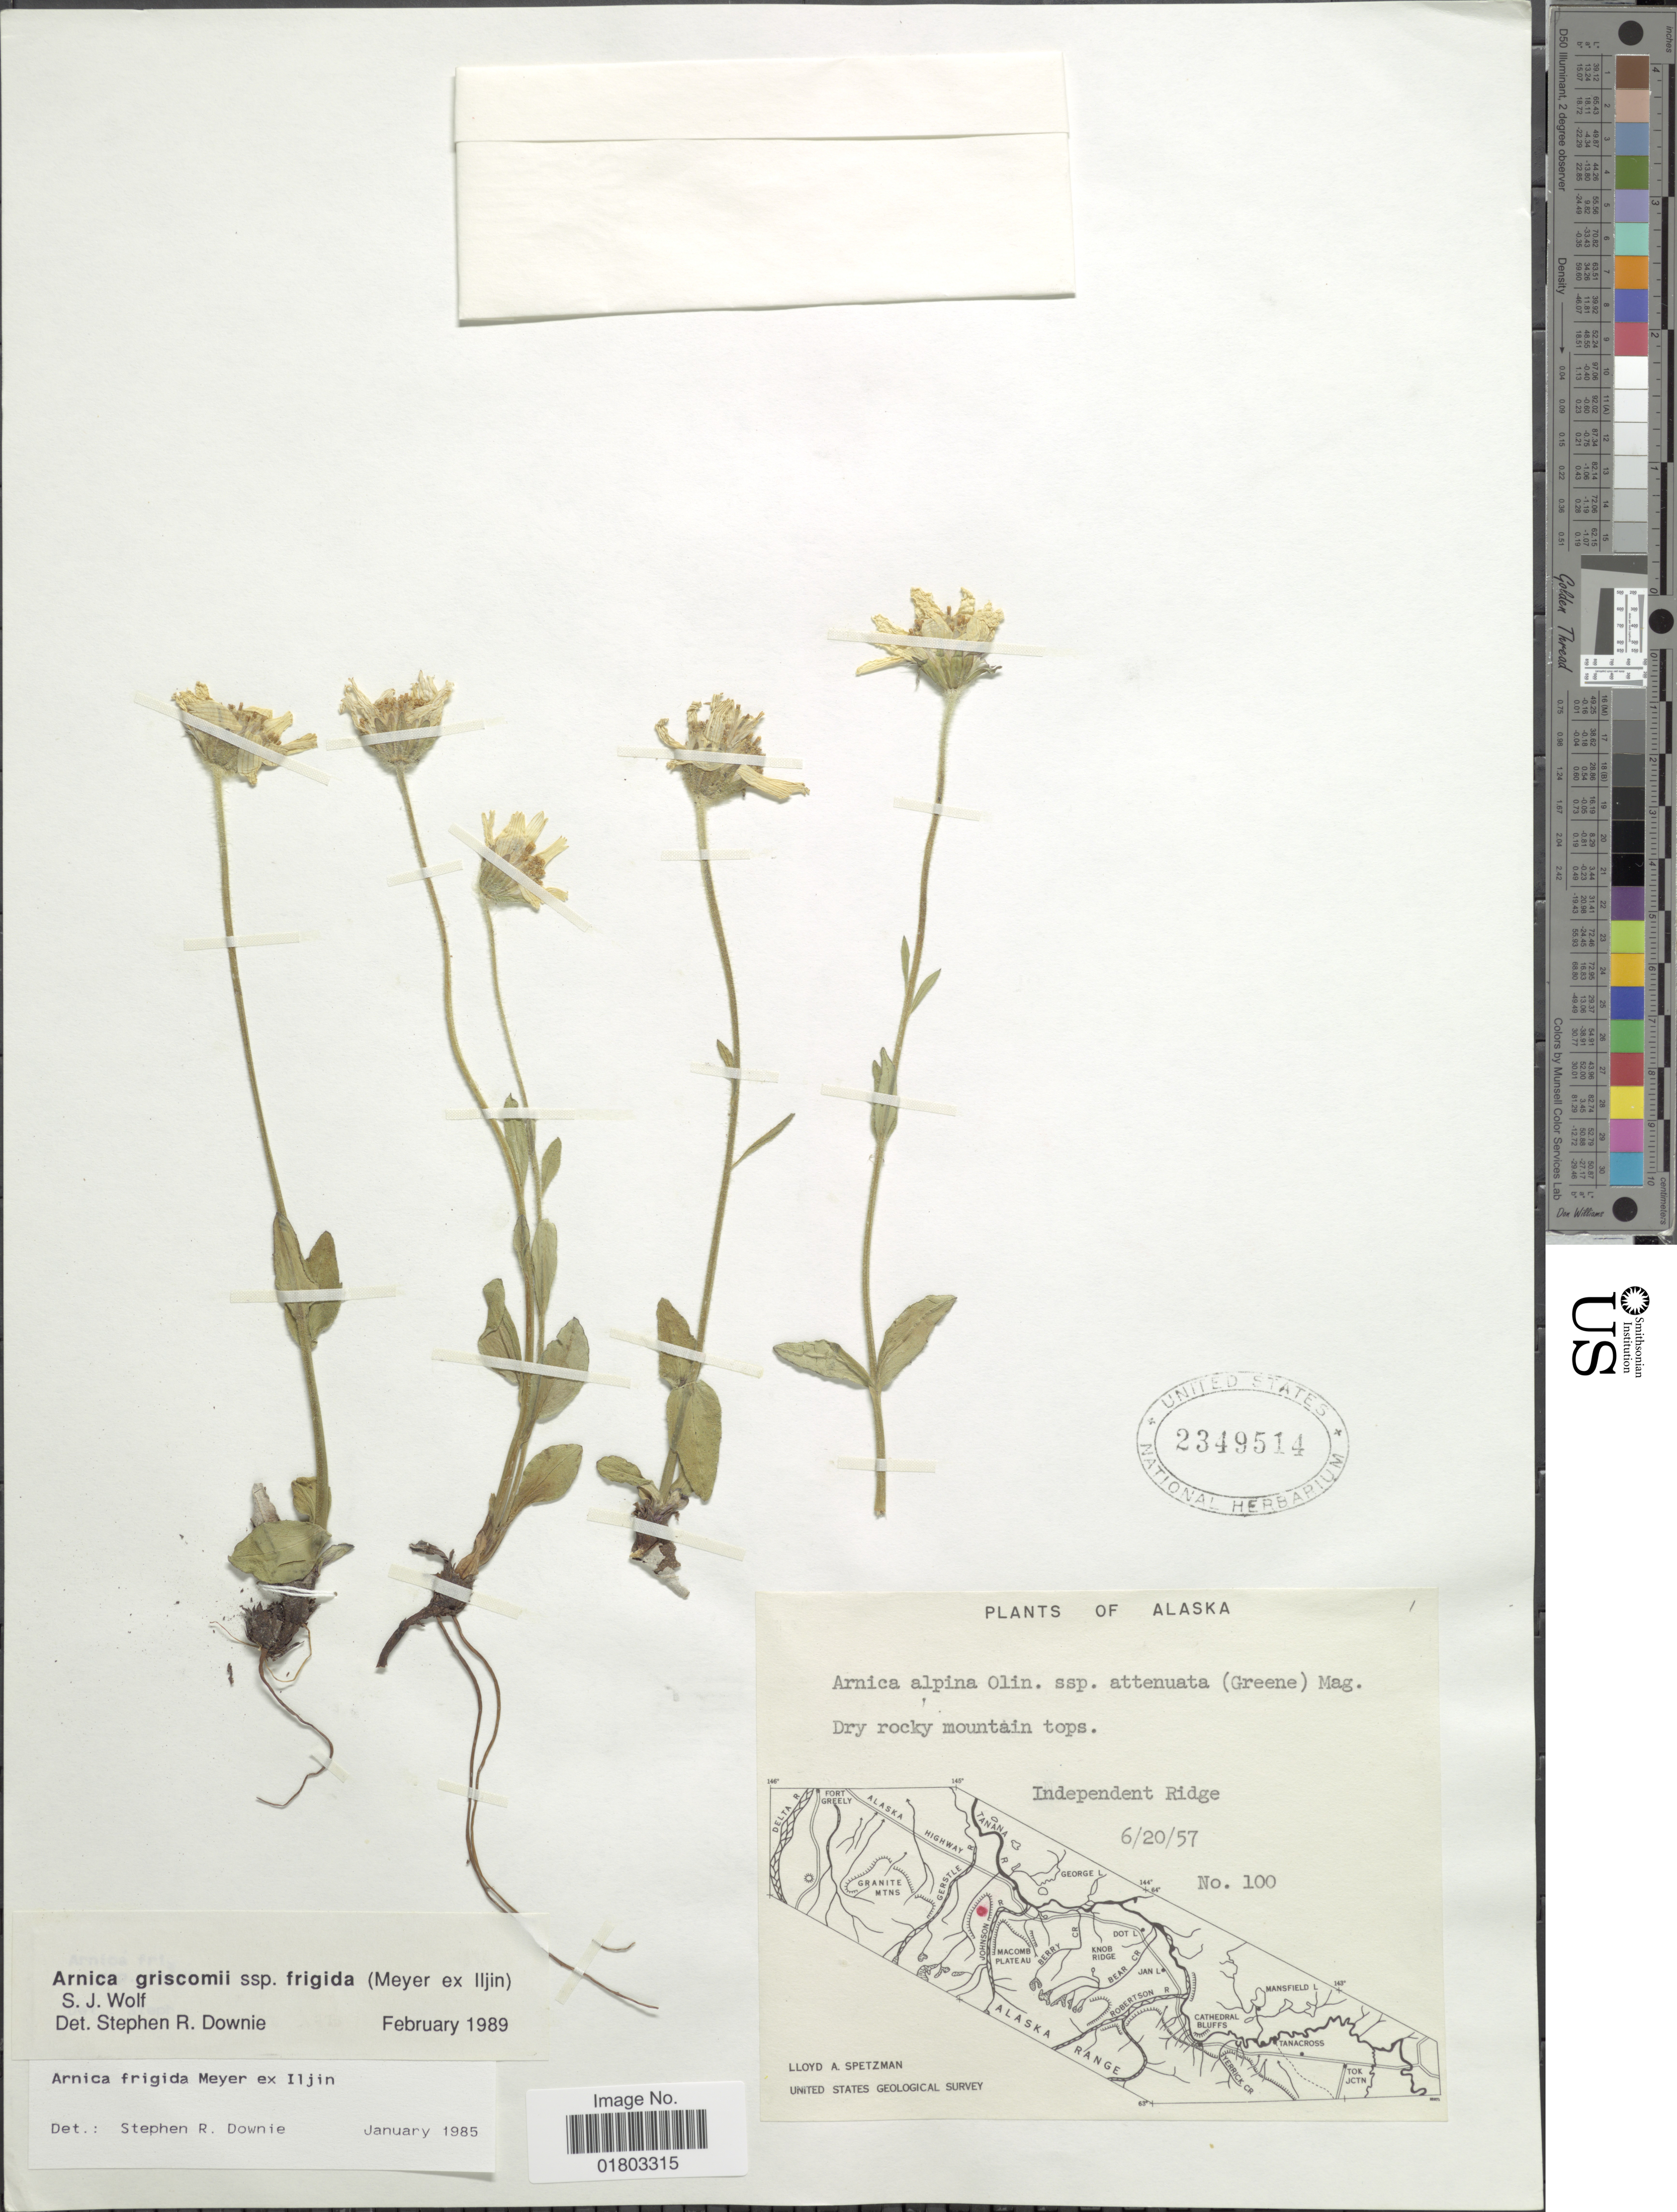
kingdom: Plantae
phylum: Tracheophyta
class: Magnoliopsida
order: Asterales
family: Asteraceae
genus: Arnica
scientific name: Arnica griscomii subsp. frigida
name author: (C.A. Mey. ex Iljin) S.J. Wolf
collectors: L. Spetzman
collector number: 100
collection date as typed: Transcribed d/m/y: 20/6/57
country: United States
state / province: Alaska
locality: Dry rocky mountain tops, Independent Ridge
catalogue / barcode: US 2349514